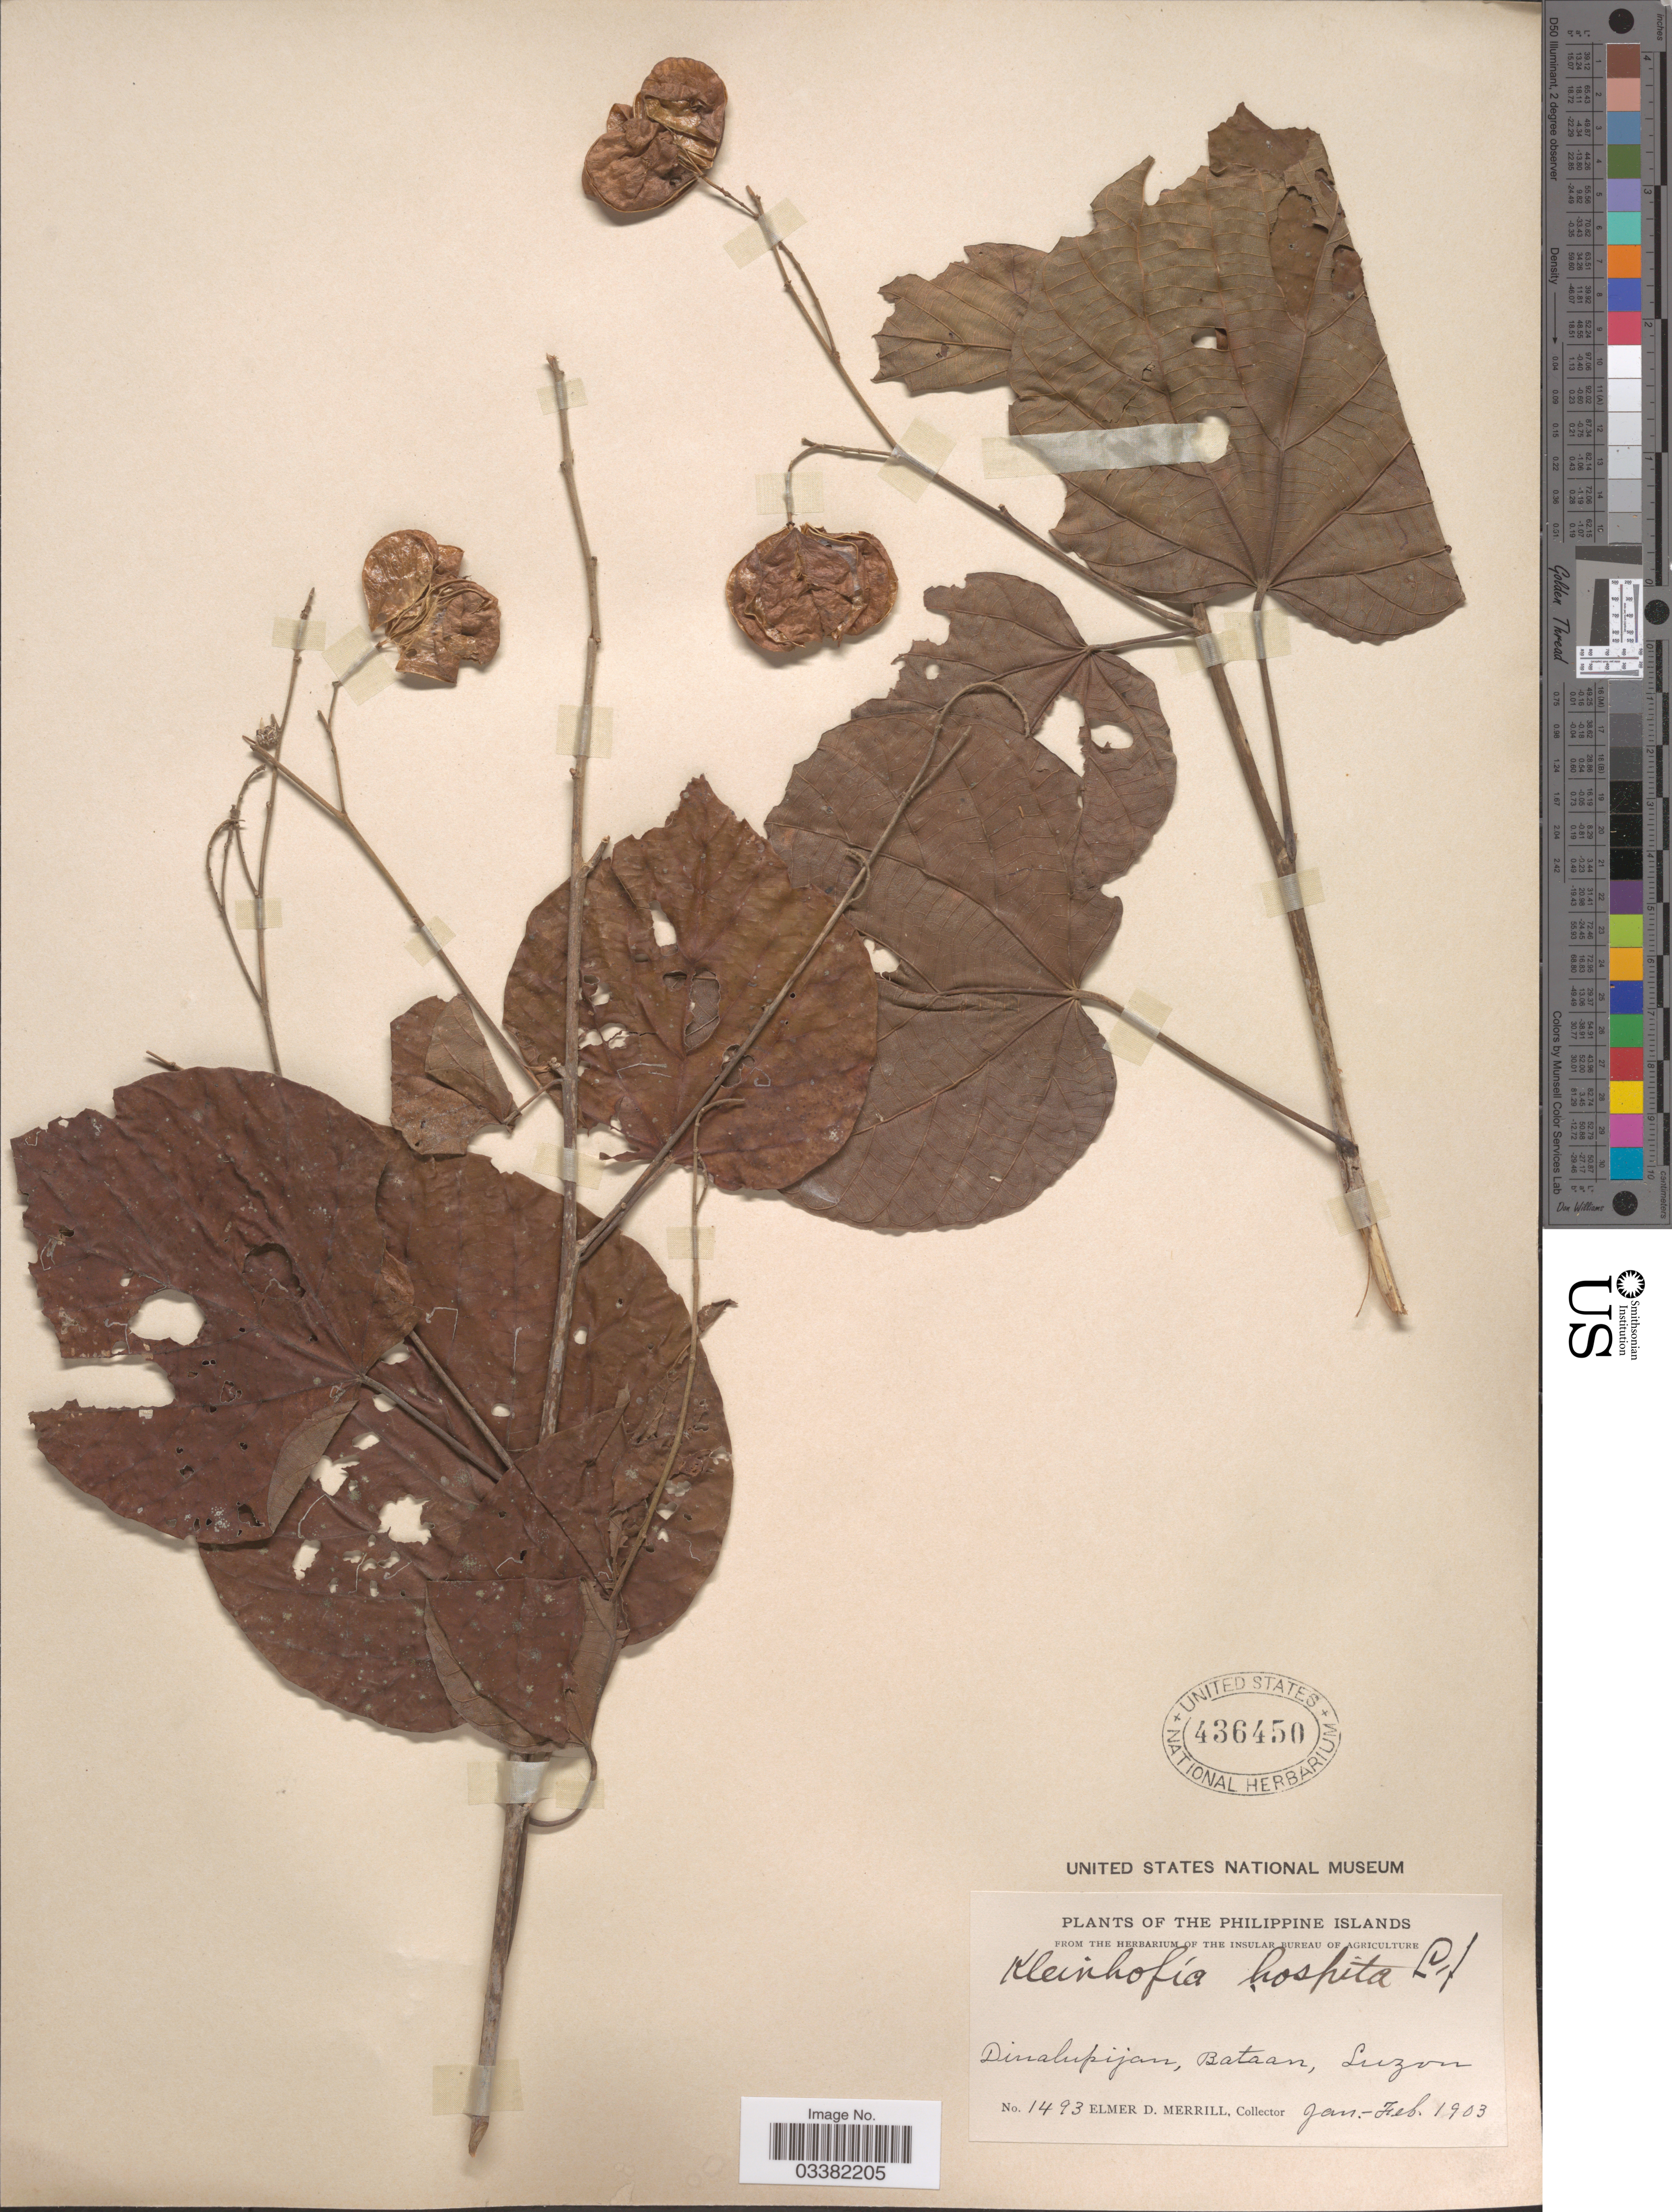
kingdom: Plantae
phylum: Tracheophyta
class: Magnoliopsida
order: Malvales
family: Malvaceae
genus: Kleinhovia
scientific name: Kleinhovia hospita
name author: L.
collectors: E. D. Merrill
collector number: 1493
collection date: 1903-01/1903-02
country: Philippines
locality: Dinalupijan, Bataan, Luzon.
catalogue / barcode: US 436450